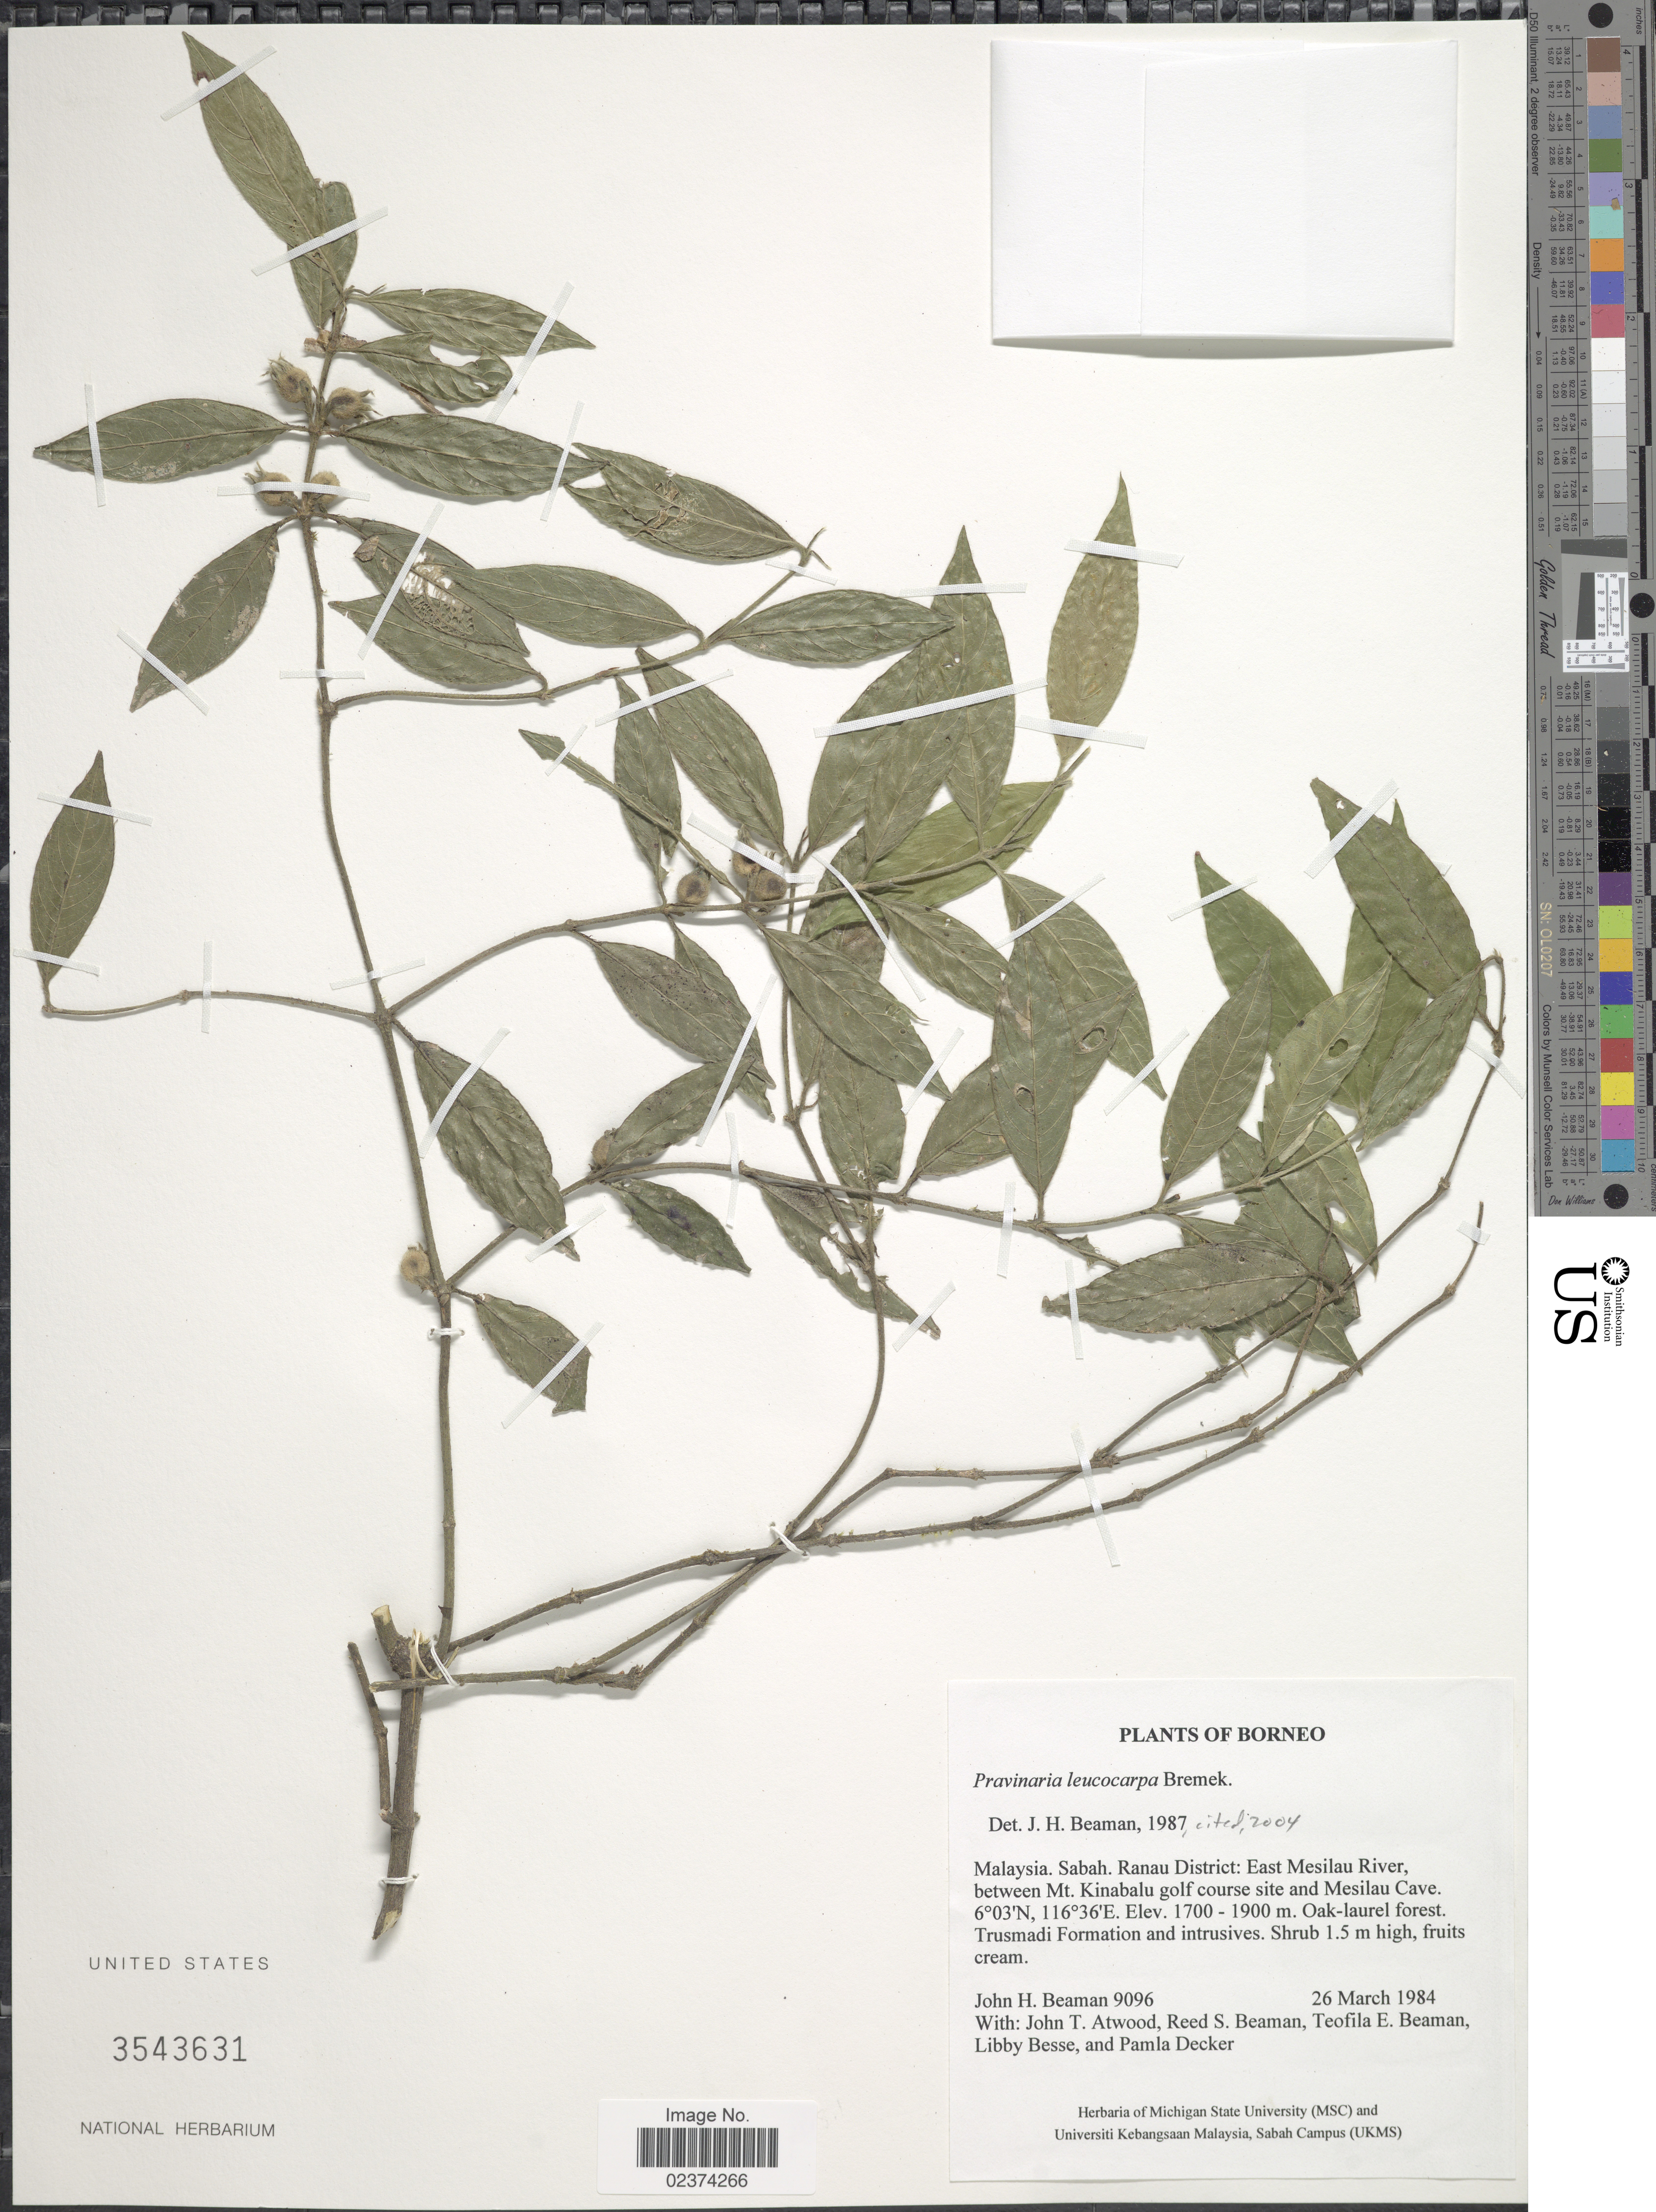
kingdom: Plantae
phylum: Tracheophyta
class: Magnoliopsida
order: Gentianales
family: Rubiaceae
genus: Pravinaria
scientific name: Pravinaria leucocarpa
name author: Bremek.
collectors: J. H. Beaman, J. T. Atwood, R. S. Beaman, T. E. Beaman & et al.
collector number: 9096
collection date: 1984-03-26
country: Malaysia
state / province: Sabah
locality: Borneo. Malaysia. Sabah. Ranau District: East Mesilau River, between Mt. Kinabalu golf course site and Mesilau Cave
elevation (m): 1700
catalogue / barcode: US 3543631